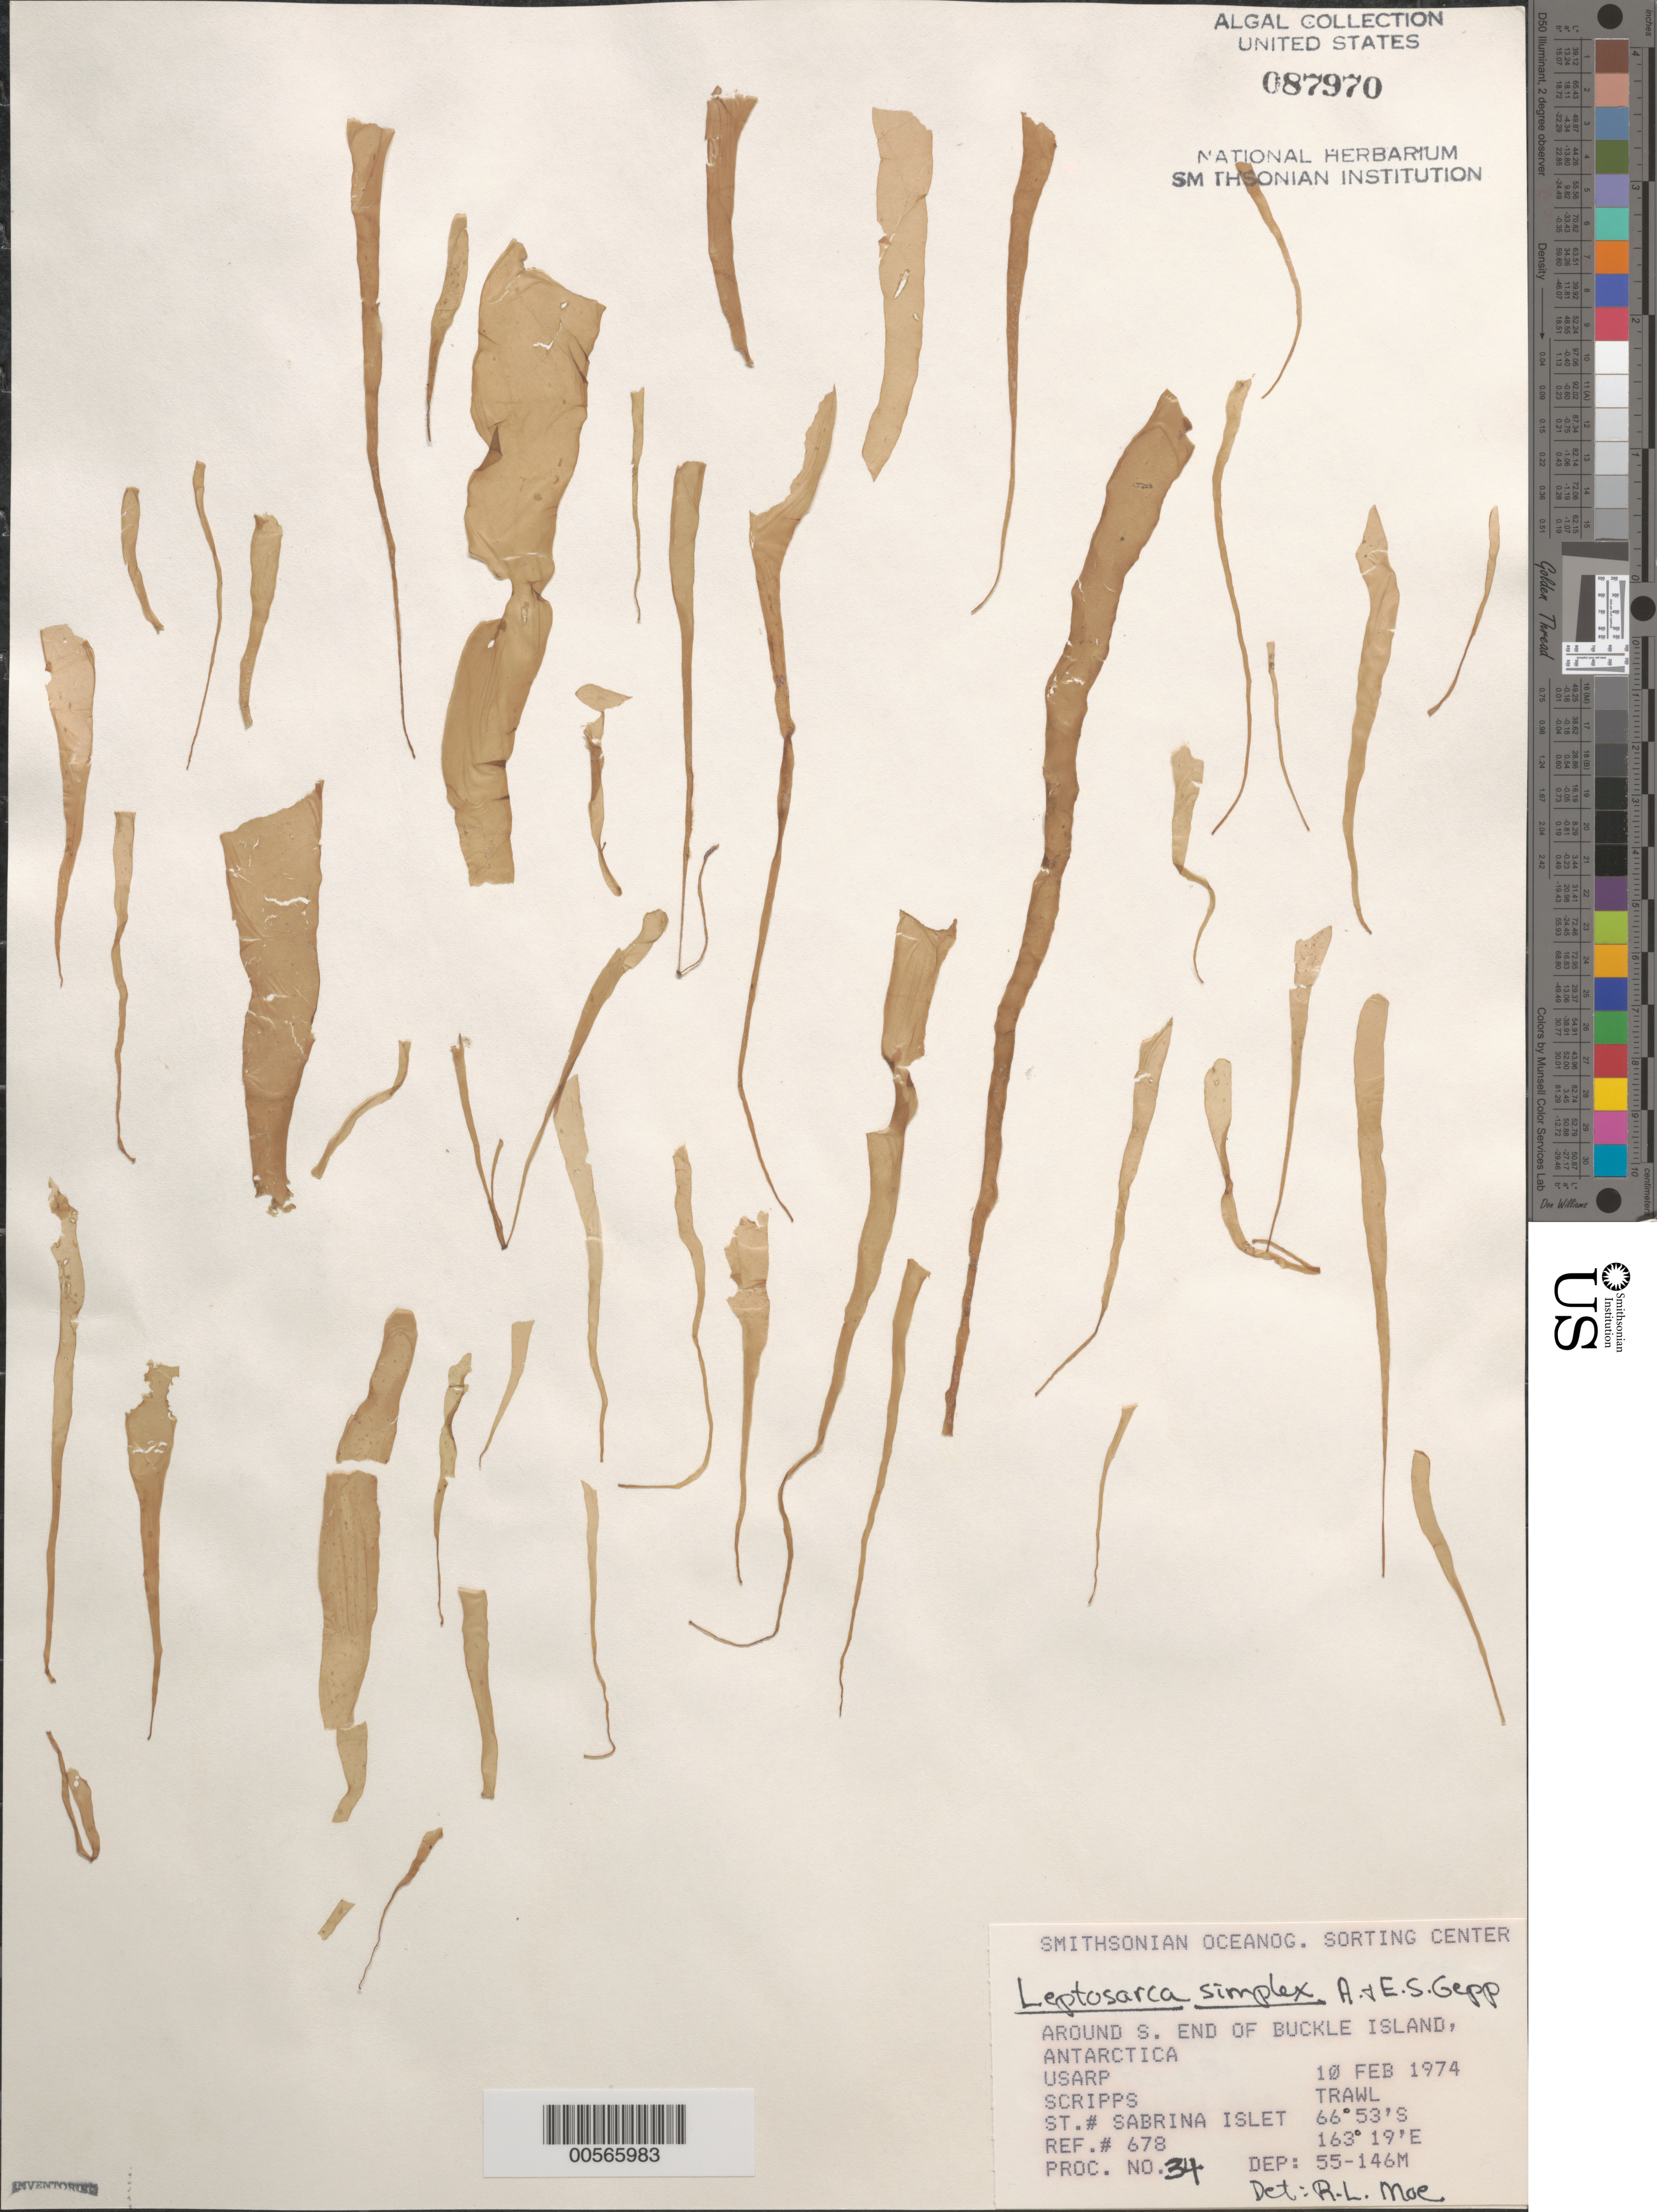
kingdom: Plantae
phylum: Rhodophyta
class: Florideophyceae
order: Palmariales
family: Palmariaceae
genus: Palmaria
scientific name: Palmaria decipiens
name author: (Reinsch) Ricker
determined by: Algae name updating Project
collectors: Scripps Institution of Oceanography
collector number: Station Sabrina Islet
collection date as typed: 10 Feb 1974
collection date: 1974-02-10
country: Antarctica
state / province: Ross Dependency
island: Buckle Island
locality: Sabrina Islet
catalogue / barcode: US 87970